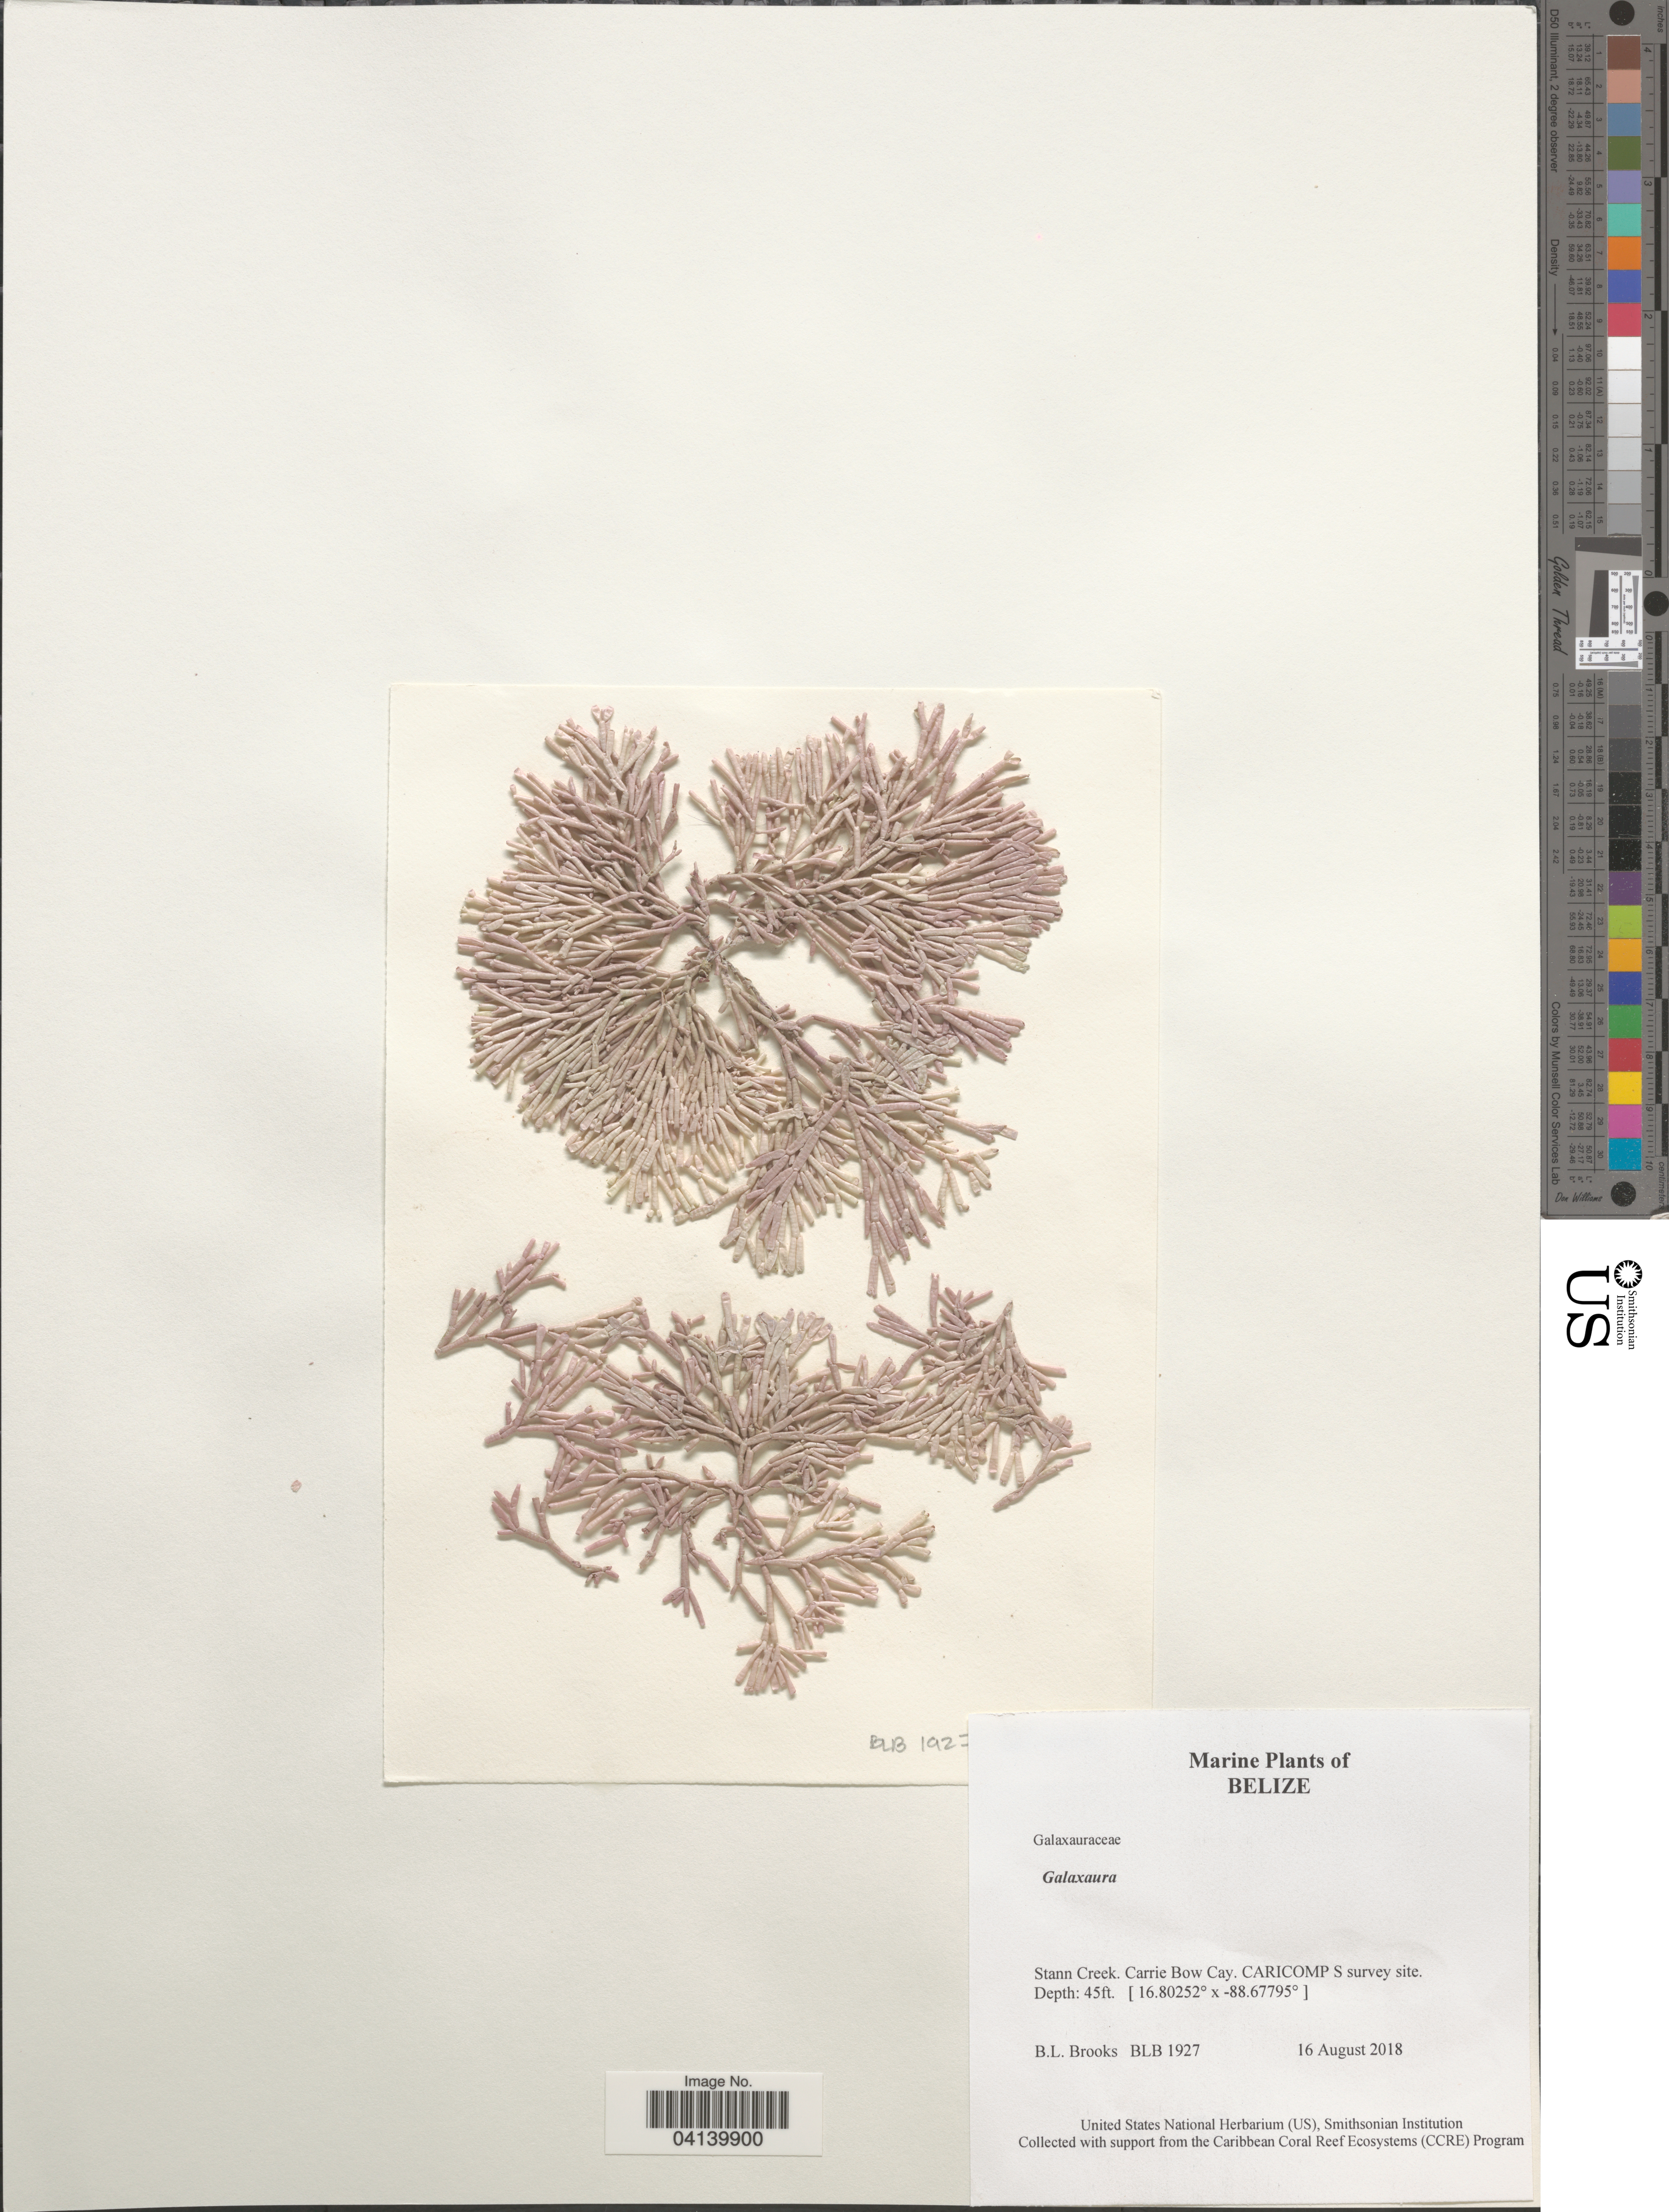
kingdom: Plantae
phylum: Rhodophyta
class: Florideophyceae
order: Nemaliales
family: Galaxauraceae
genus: Galaxaura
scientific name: Galaxaura sp.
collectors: B. Brooks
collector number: BLB 1927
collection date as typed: Transcribed d/m/y: 16/8/2018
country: Belize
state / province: Stann Creek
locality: Carrie Bow Cay. CARICOMP S survey site.